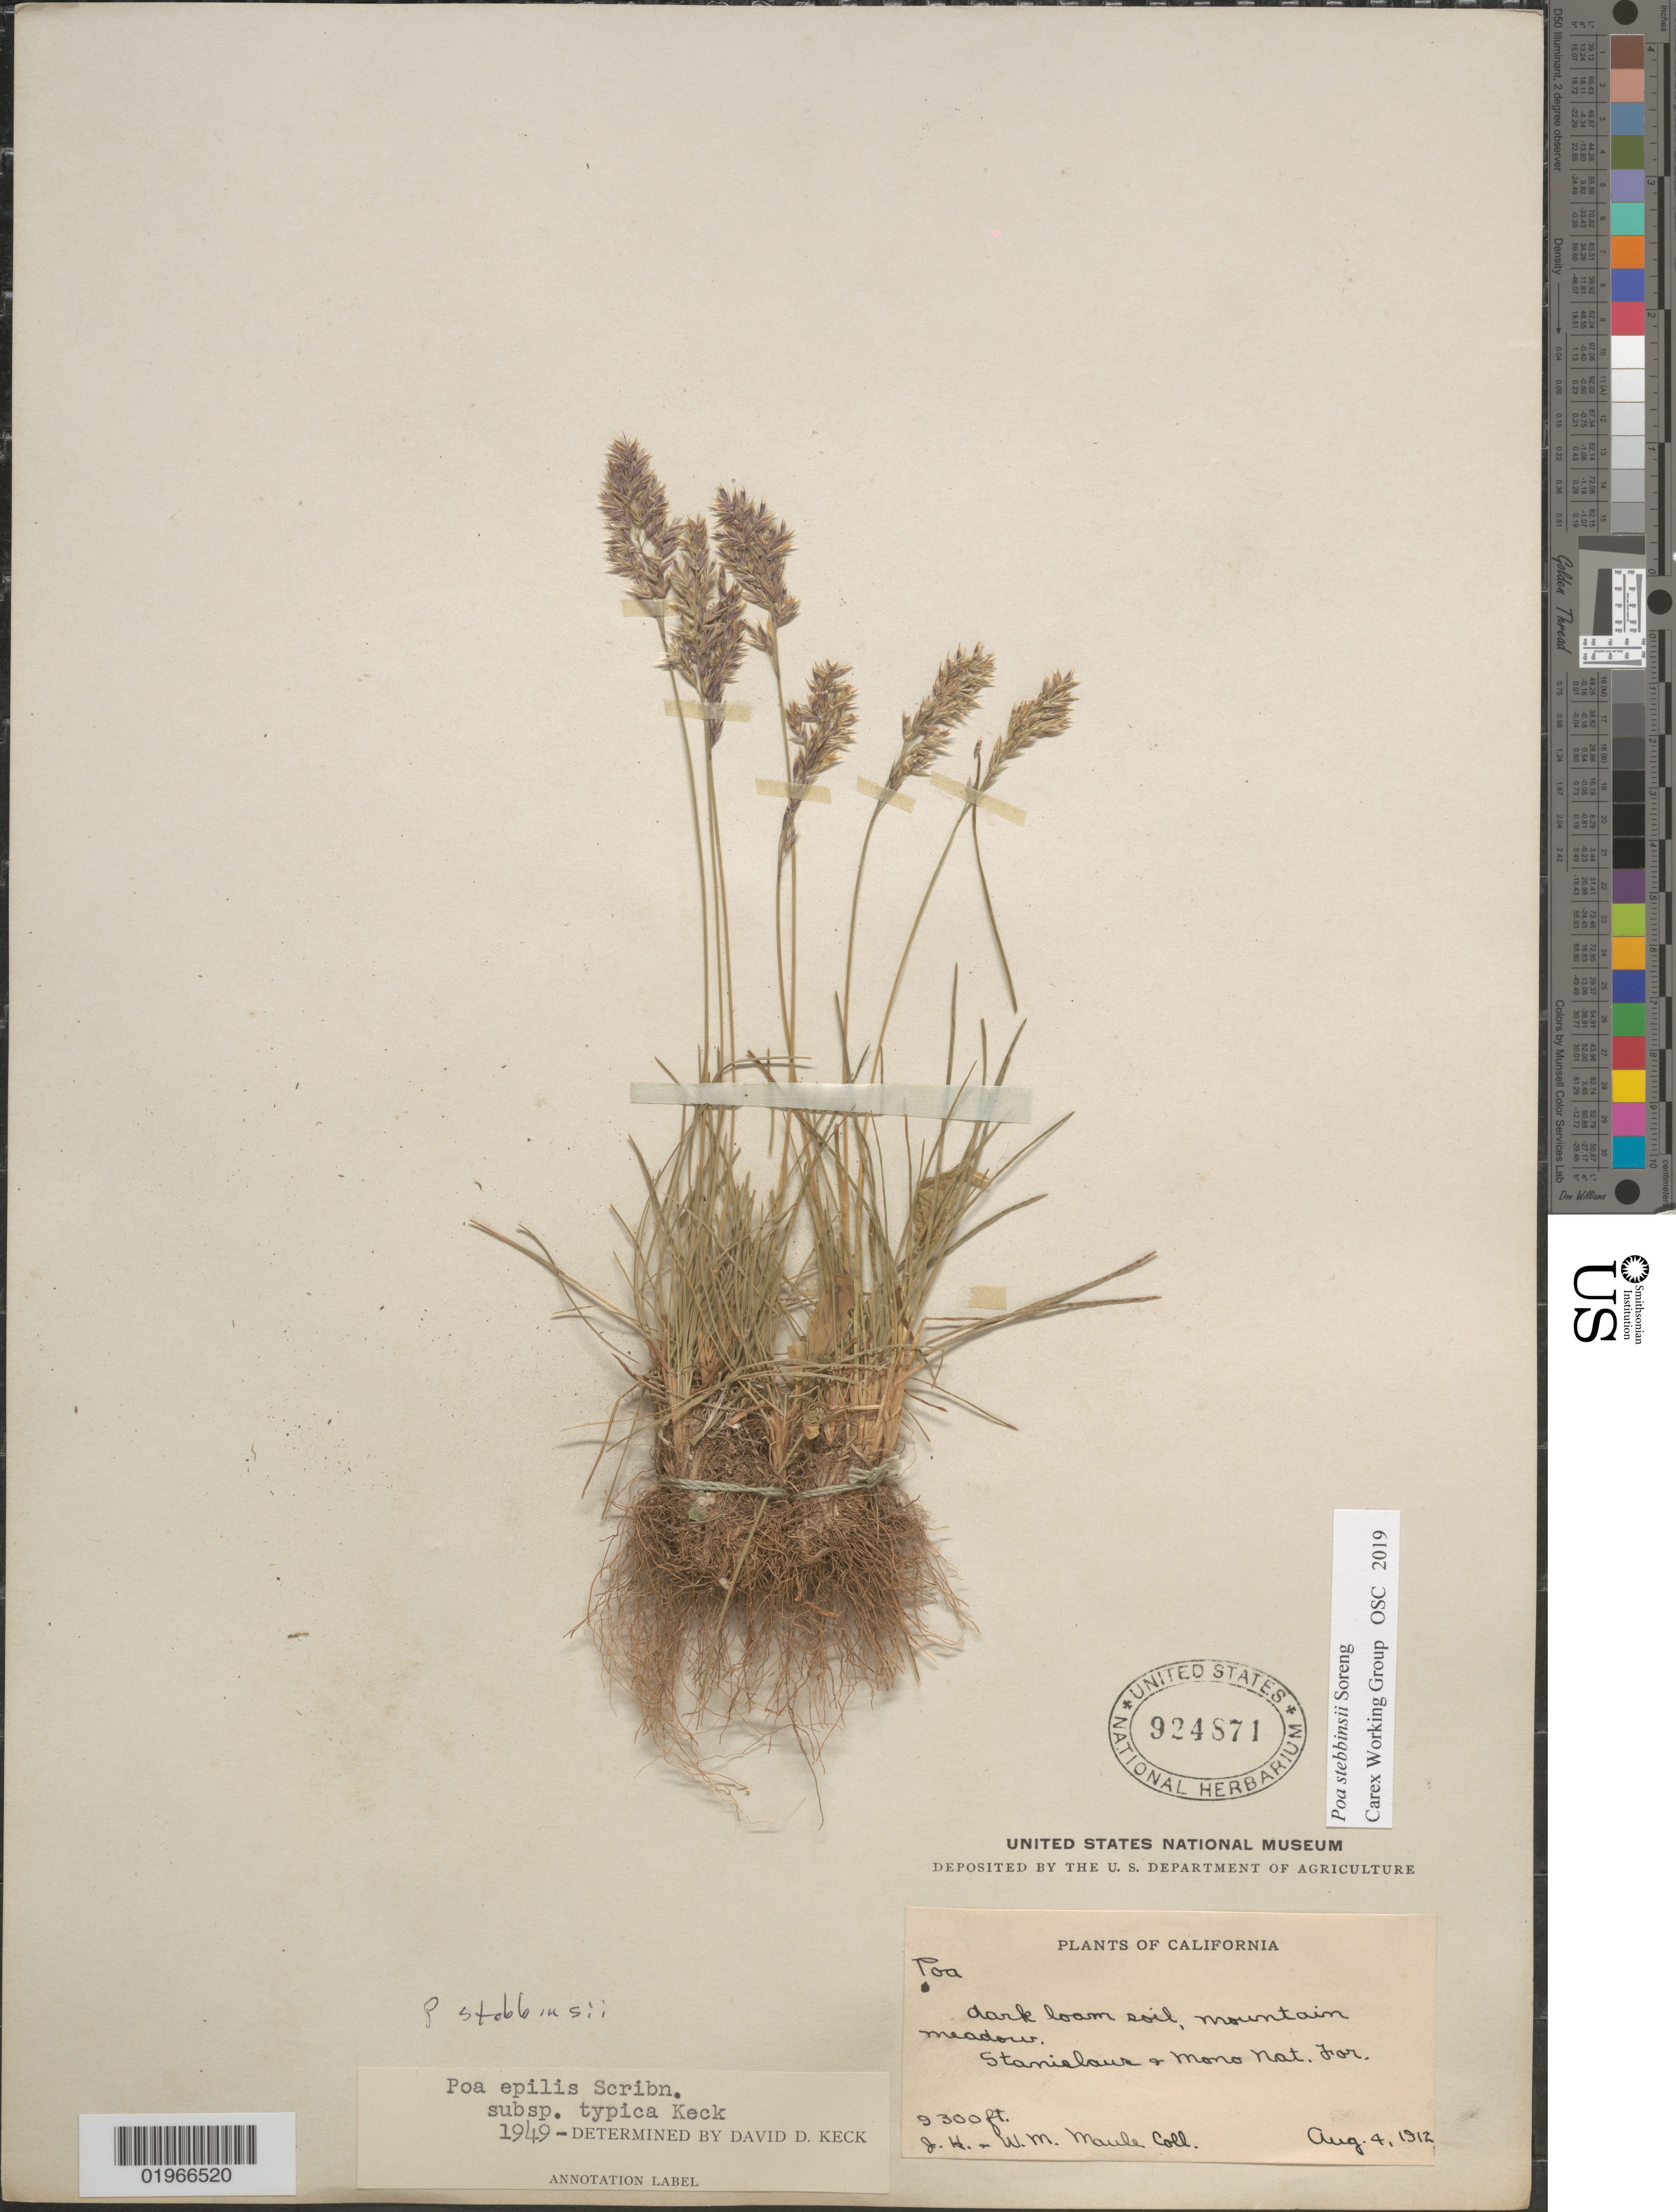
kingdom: Plantae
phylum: Tracheophyta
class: Liliopsida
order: Poales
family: Poaceae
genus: Poa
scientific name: Poa stebbinsii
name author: Soreng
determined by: Soreng, Robert J., Research Associate (BOT), Smithsonian Institution - National Museum of Natural History (UNITED STATES)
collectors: J. Maule & W. Maule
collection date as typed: Aig. 4, 1912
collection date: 1912-08-04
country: United States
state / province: California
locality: Stanislaus & Mono Nat. For.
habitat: Dark loam soil, mountain meadow.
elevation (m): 2835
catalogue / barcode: US 924871